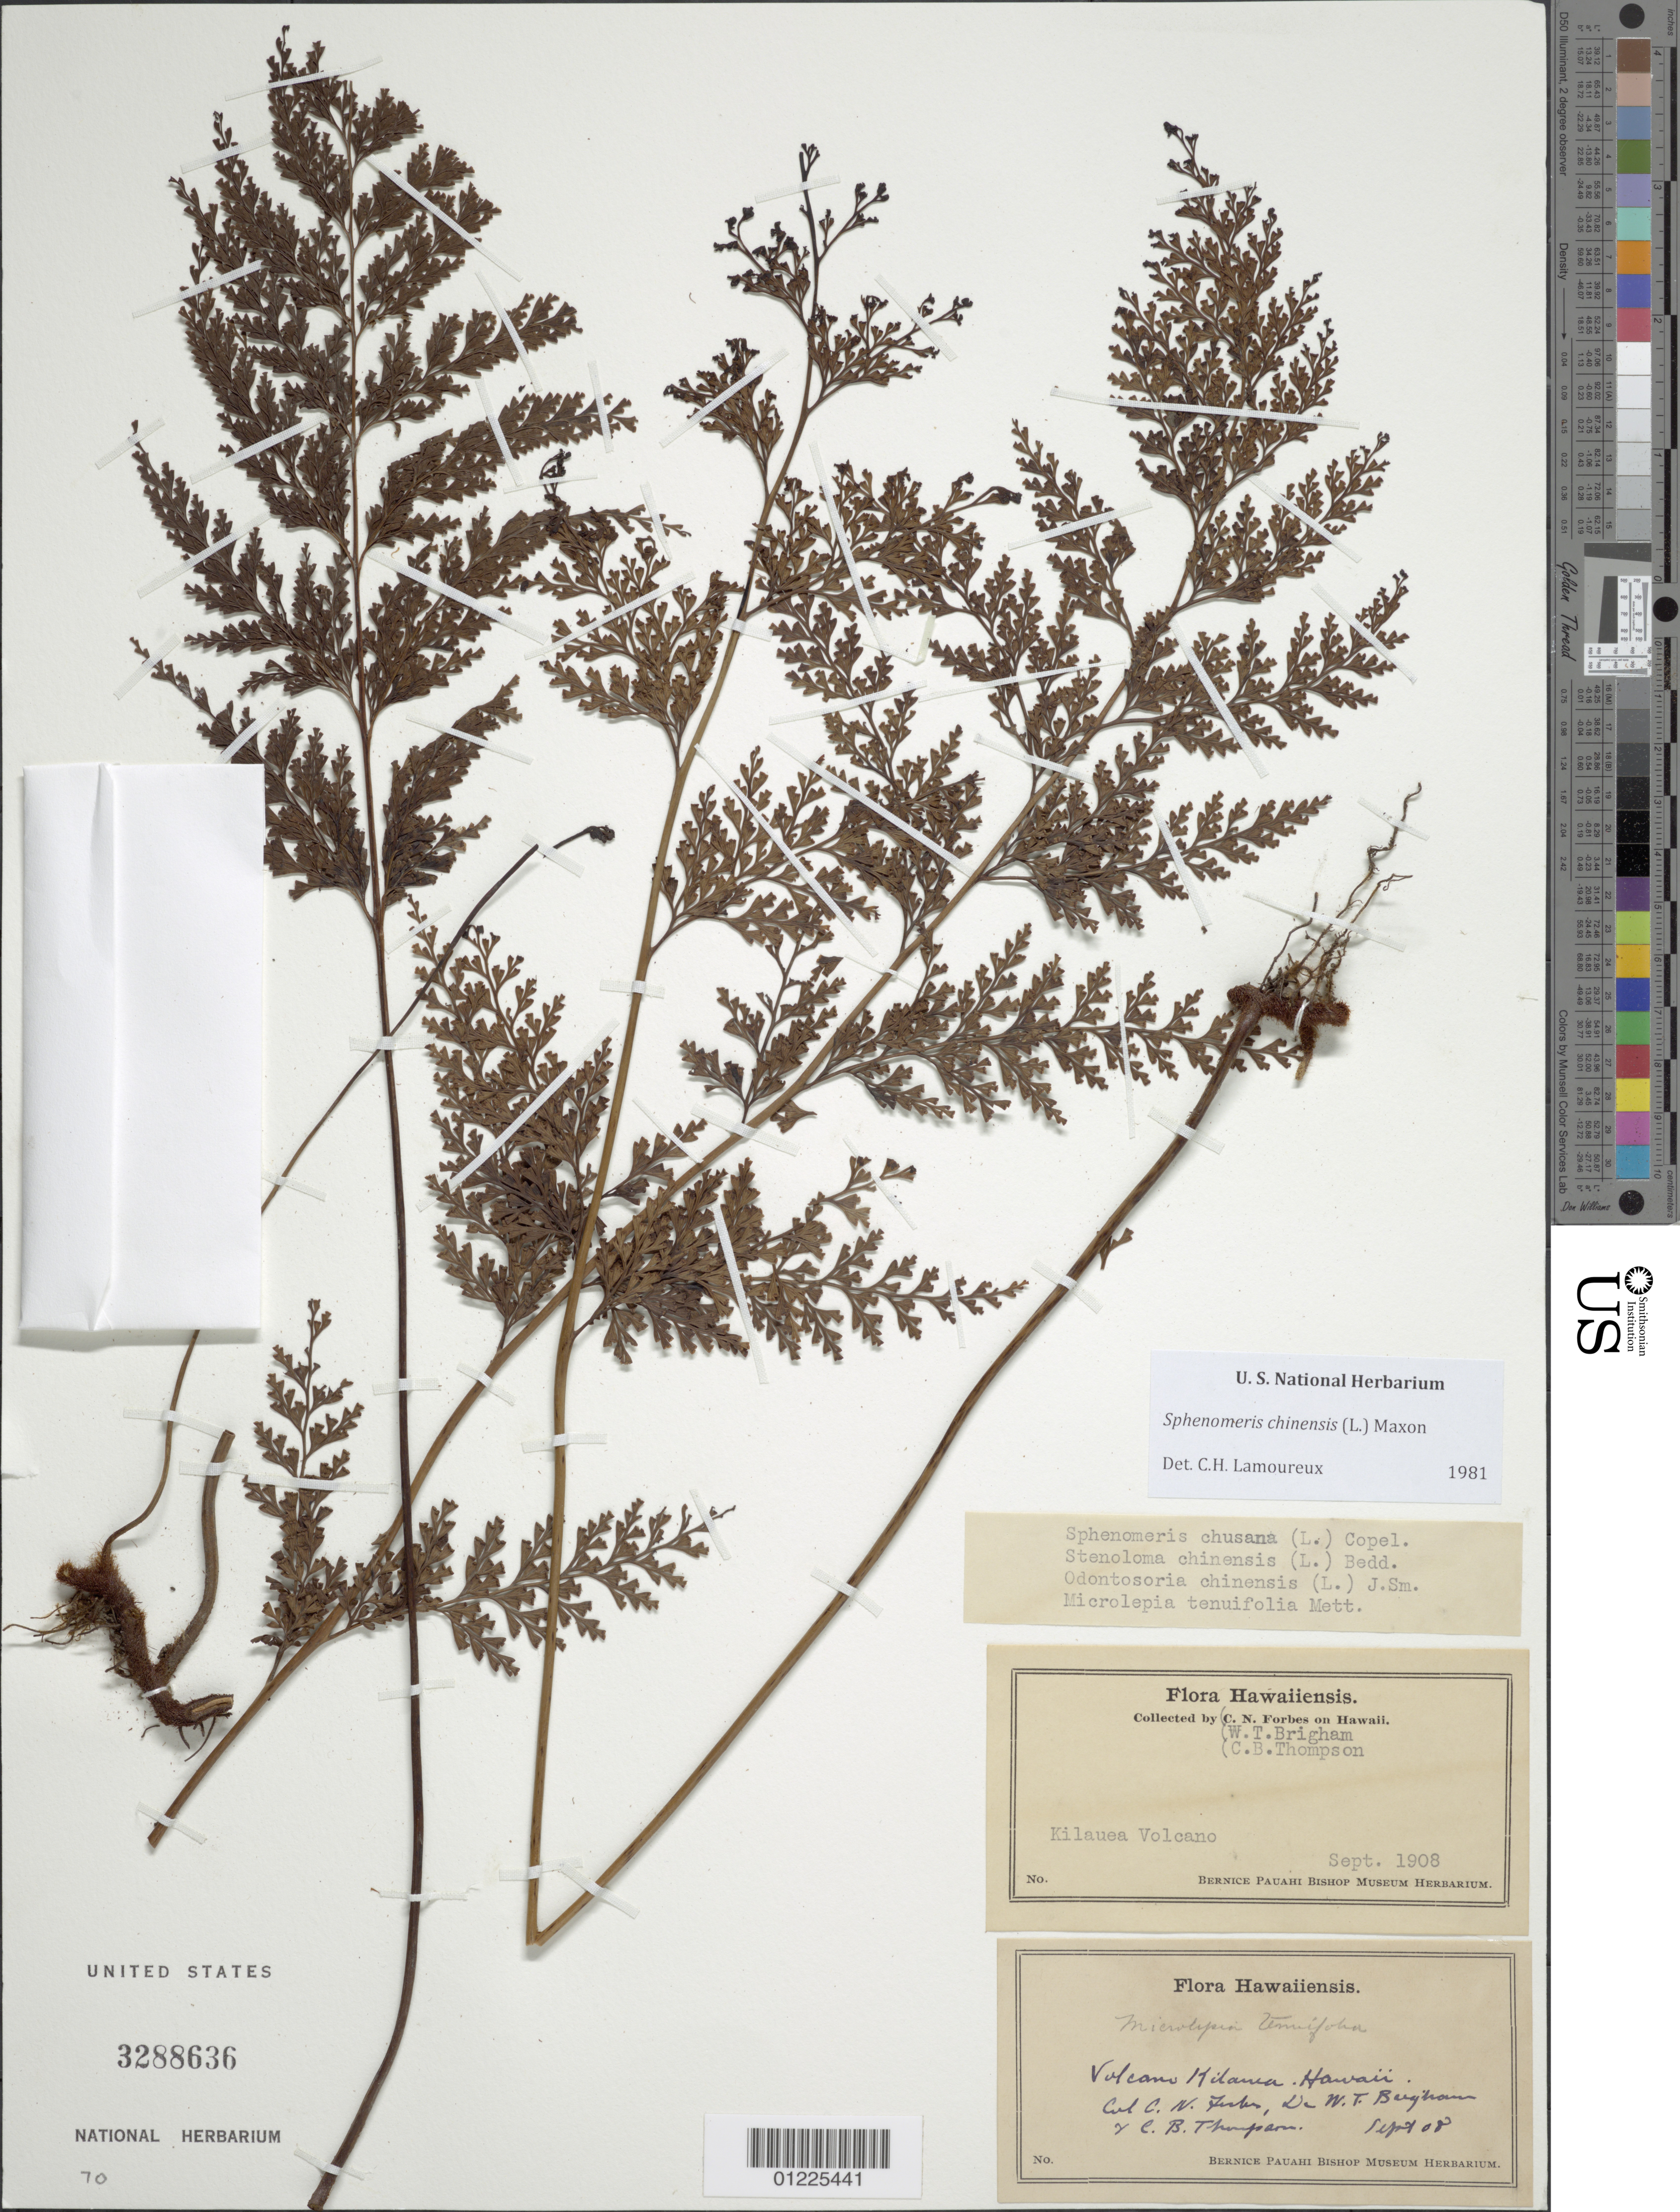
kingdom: Plantae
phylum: Tracheophyta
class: Polypodiopsida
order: Polypodiales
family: Lindsaeaceae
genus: Sphenomeris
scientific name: Sphenomeris chinensis var. chinensis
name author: (L.) Maxon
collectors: C. N. Forbes, W. T. Brigham & C. R. Thompson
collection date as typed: Sep 1908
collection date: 1908-09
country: United States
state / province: Hawaii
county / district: Hawaii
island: Hawaii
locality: Volcano Kilauea.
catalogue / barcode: US 3288636